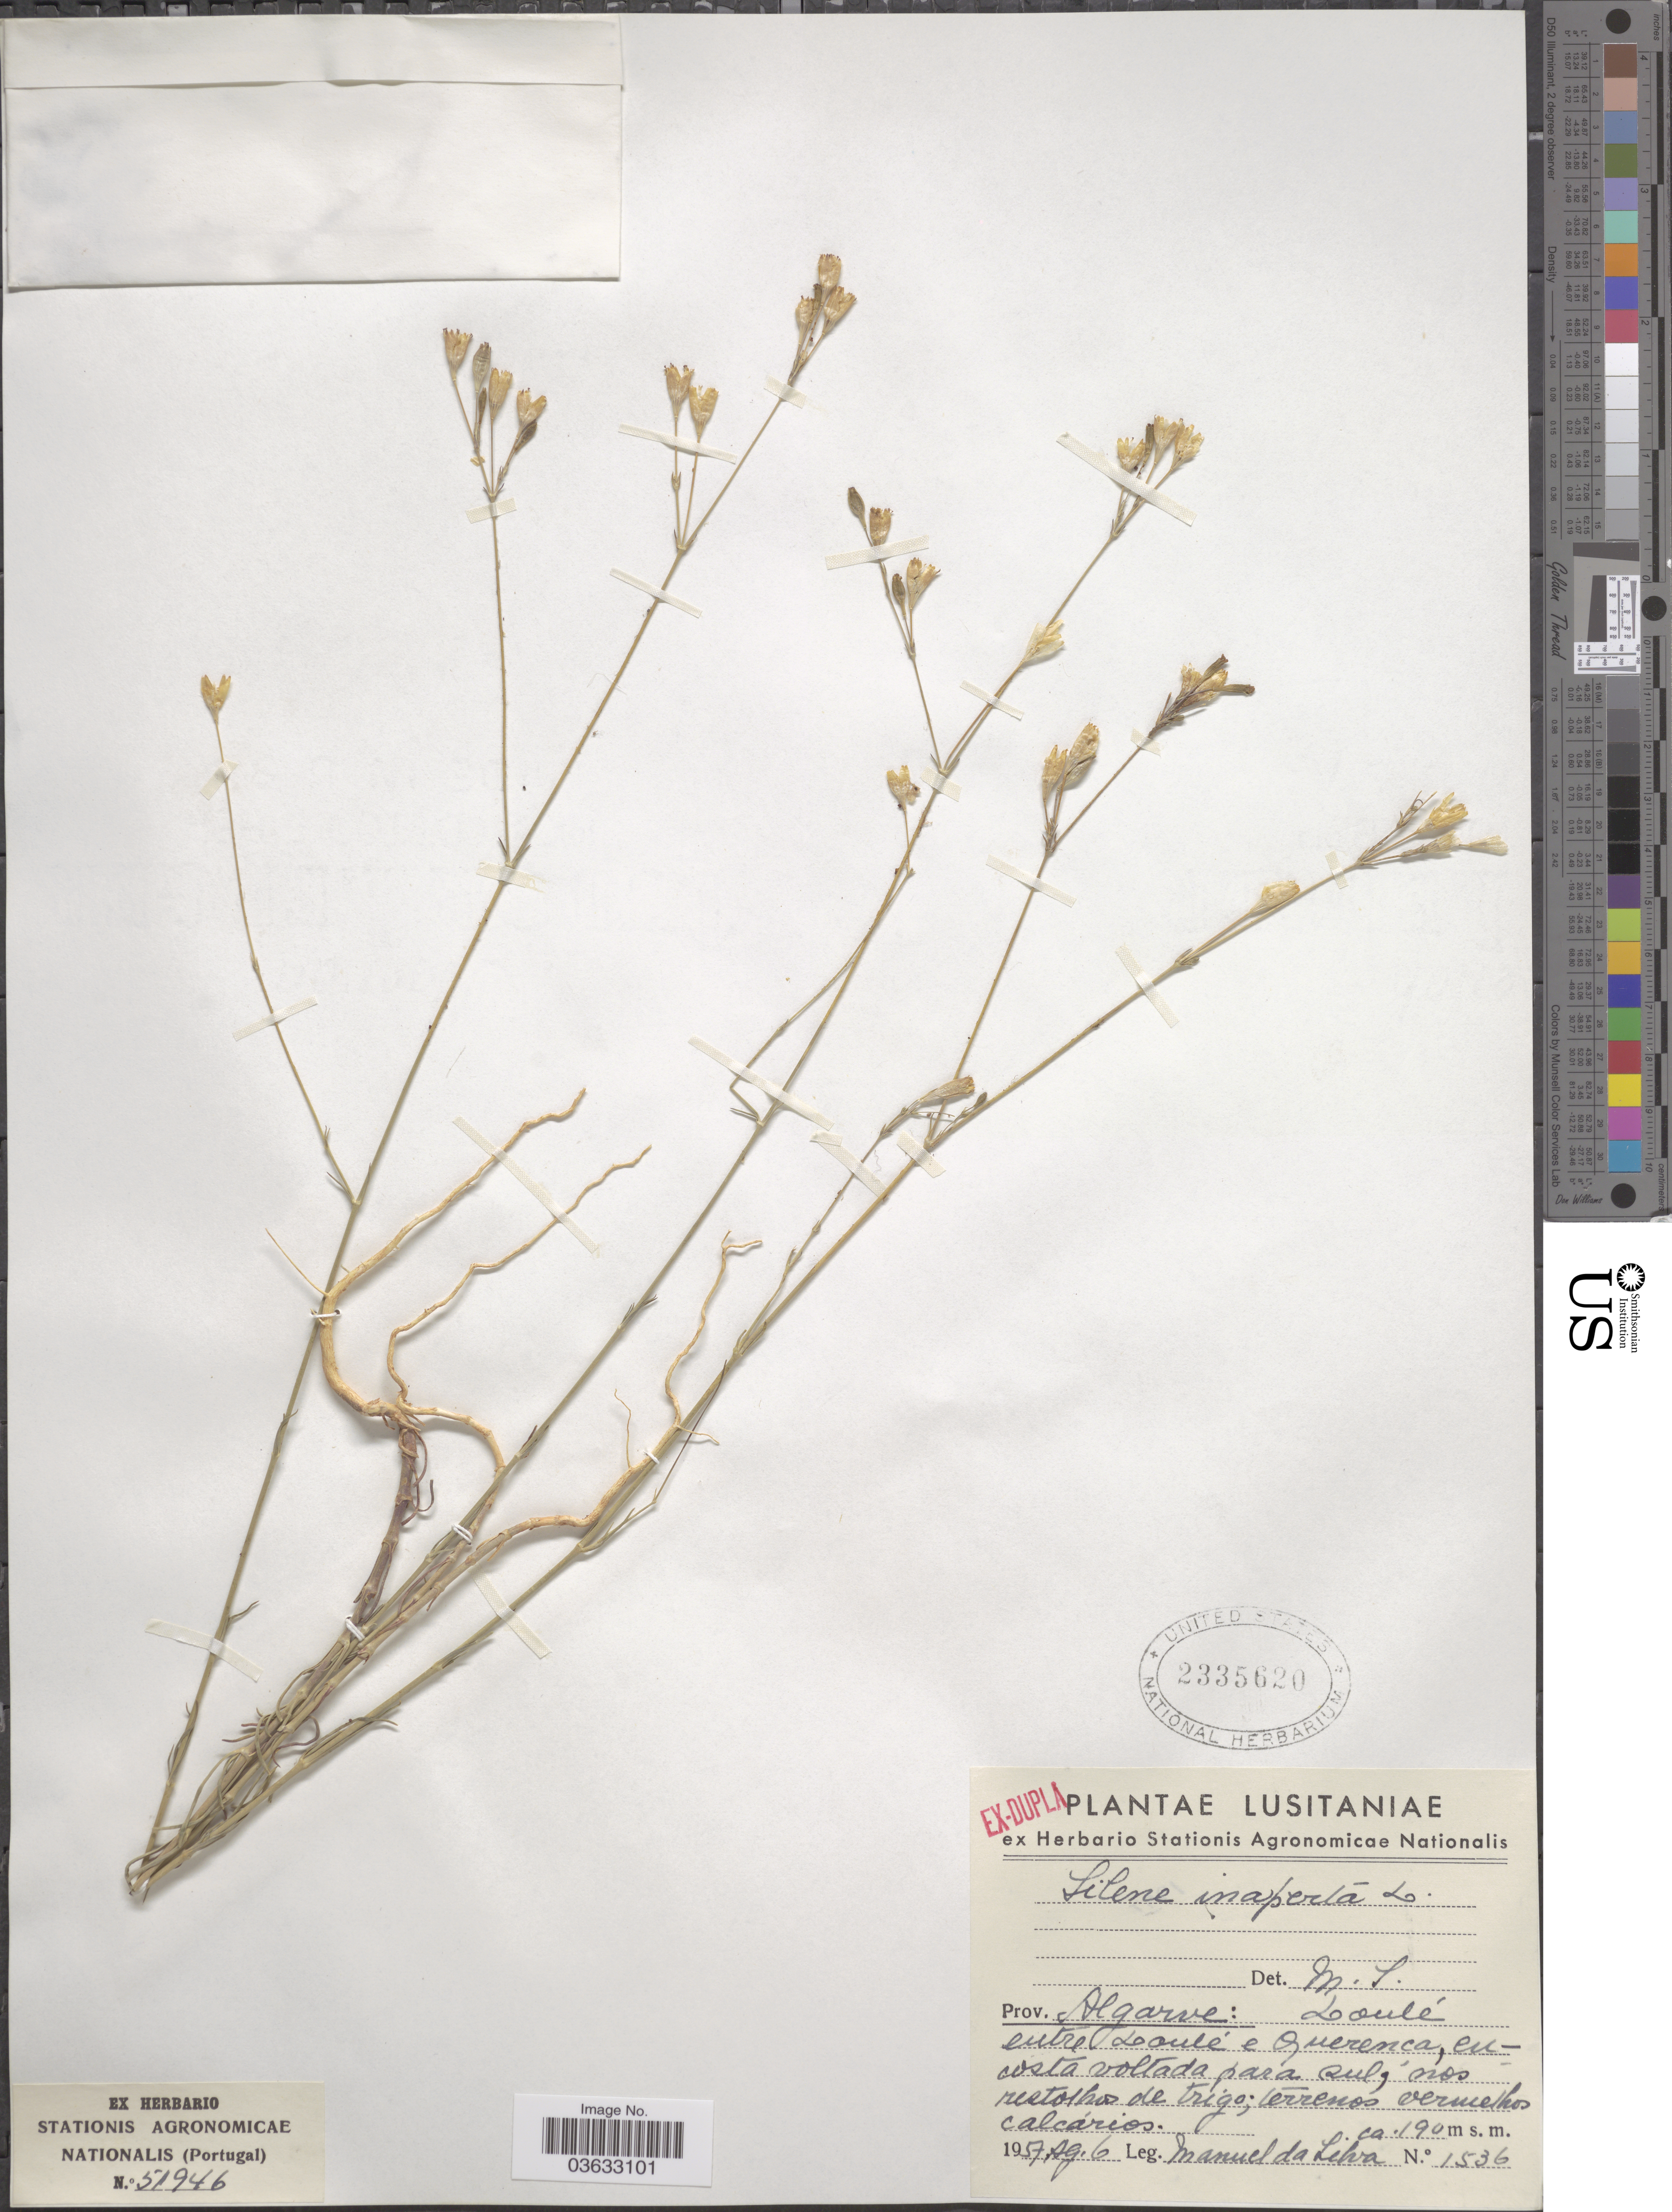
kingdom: Plantae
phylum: Tracheophyta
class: Magnoliopsida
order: Caryophyllales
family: Caryophyllaceae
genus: Silene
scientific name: Silene inaperta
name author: L.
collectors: M. Silva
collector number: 1536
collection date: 1957-08-06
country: Portugal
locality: Lusitaniæ. Prov. Algarve: Loulé. Entre Loulé e Querenca, encosta voltada para sul.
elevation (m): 190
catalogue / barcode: US 2335620